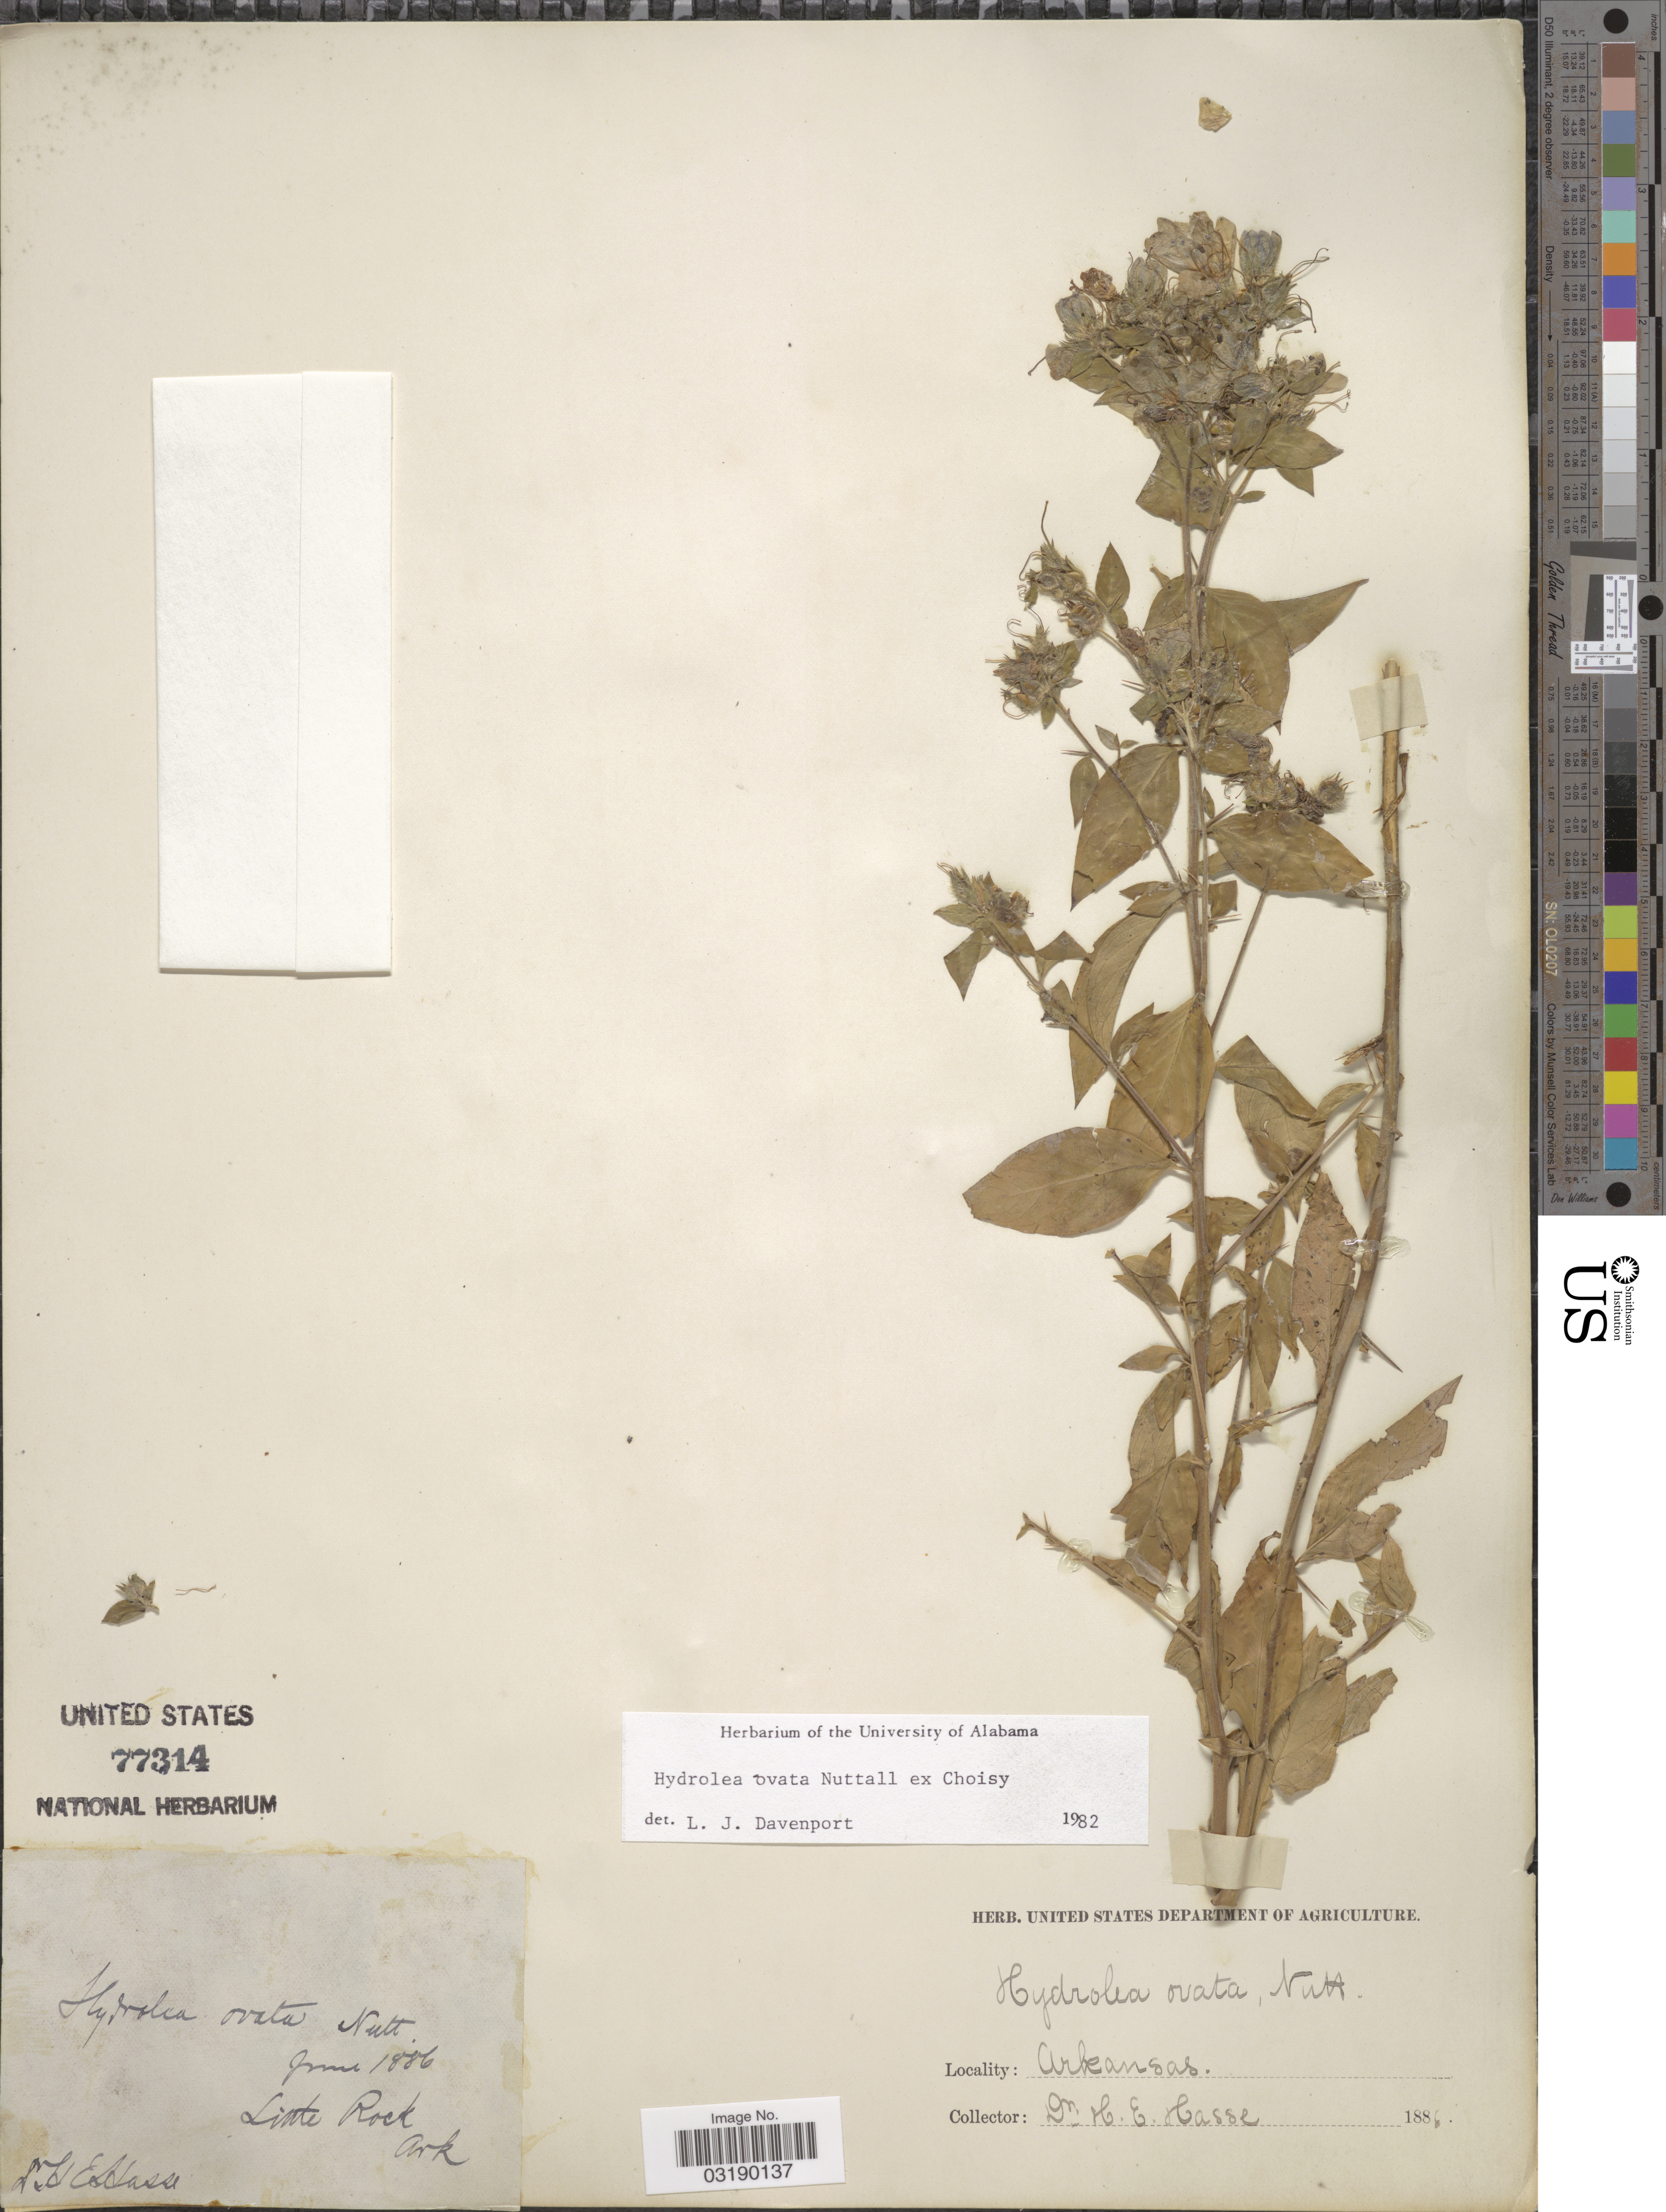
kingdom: Plantae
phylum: Tracheophyta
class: Magnoliopsida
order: Solanales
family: Hydroleaceae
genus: Hydrolea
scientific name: Hydrolea ovata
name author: Nutt. ex Choisy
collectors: H. E. Hasse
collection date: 1886-06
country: United States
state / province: Arkansas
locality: Little Rock.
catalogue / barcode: US 77314